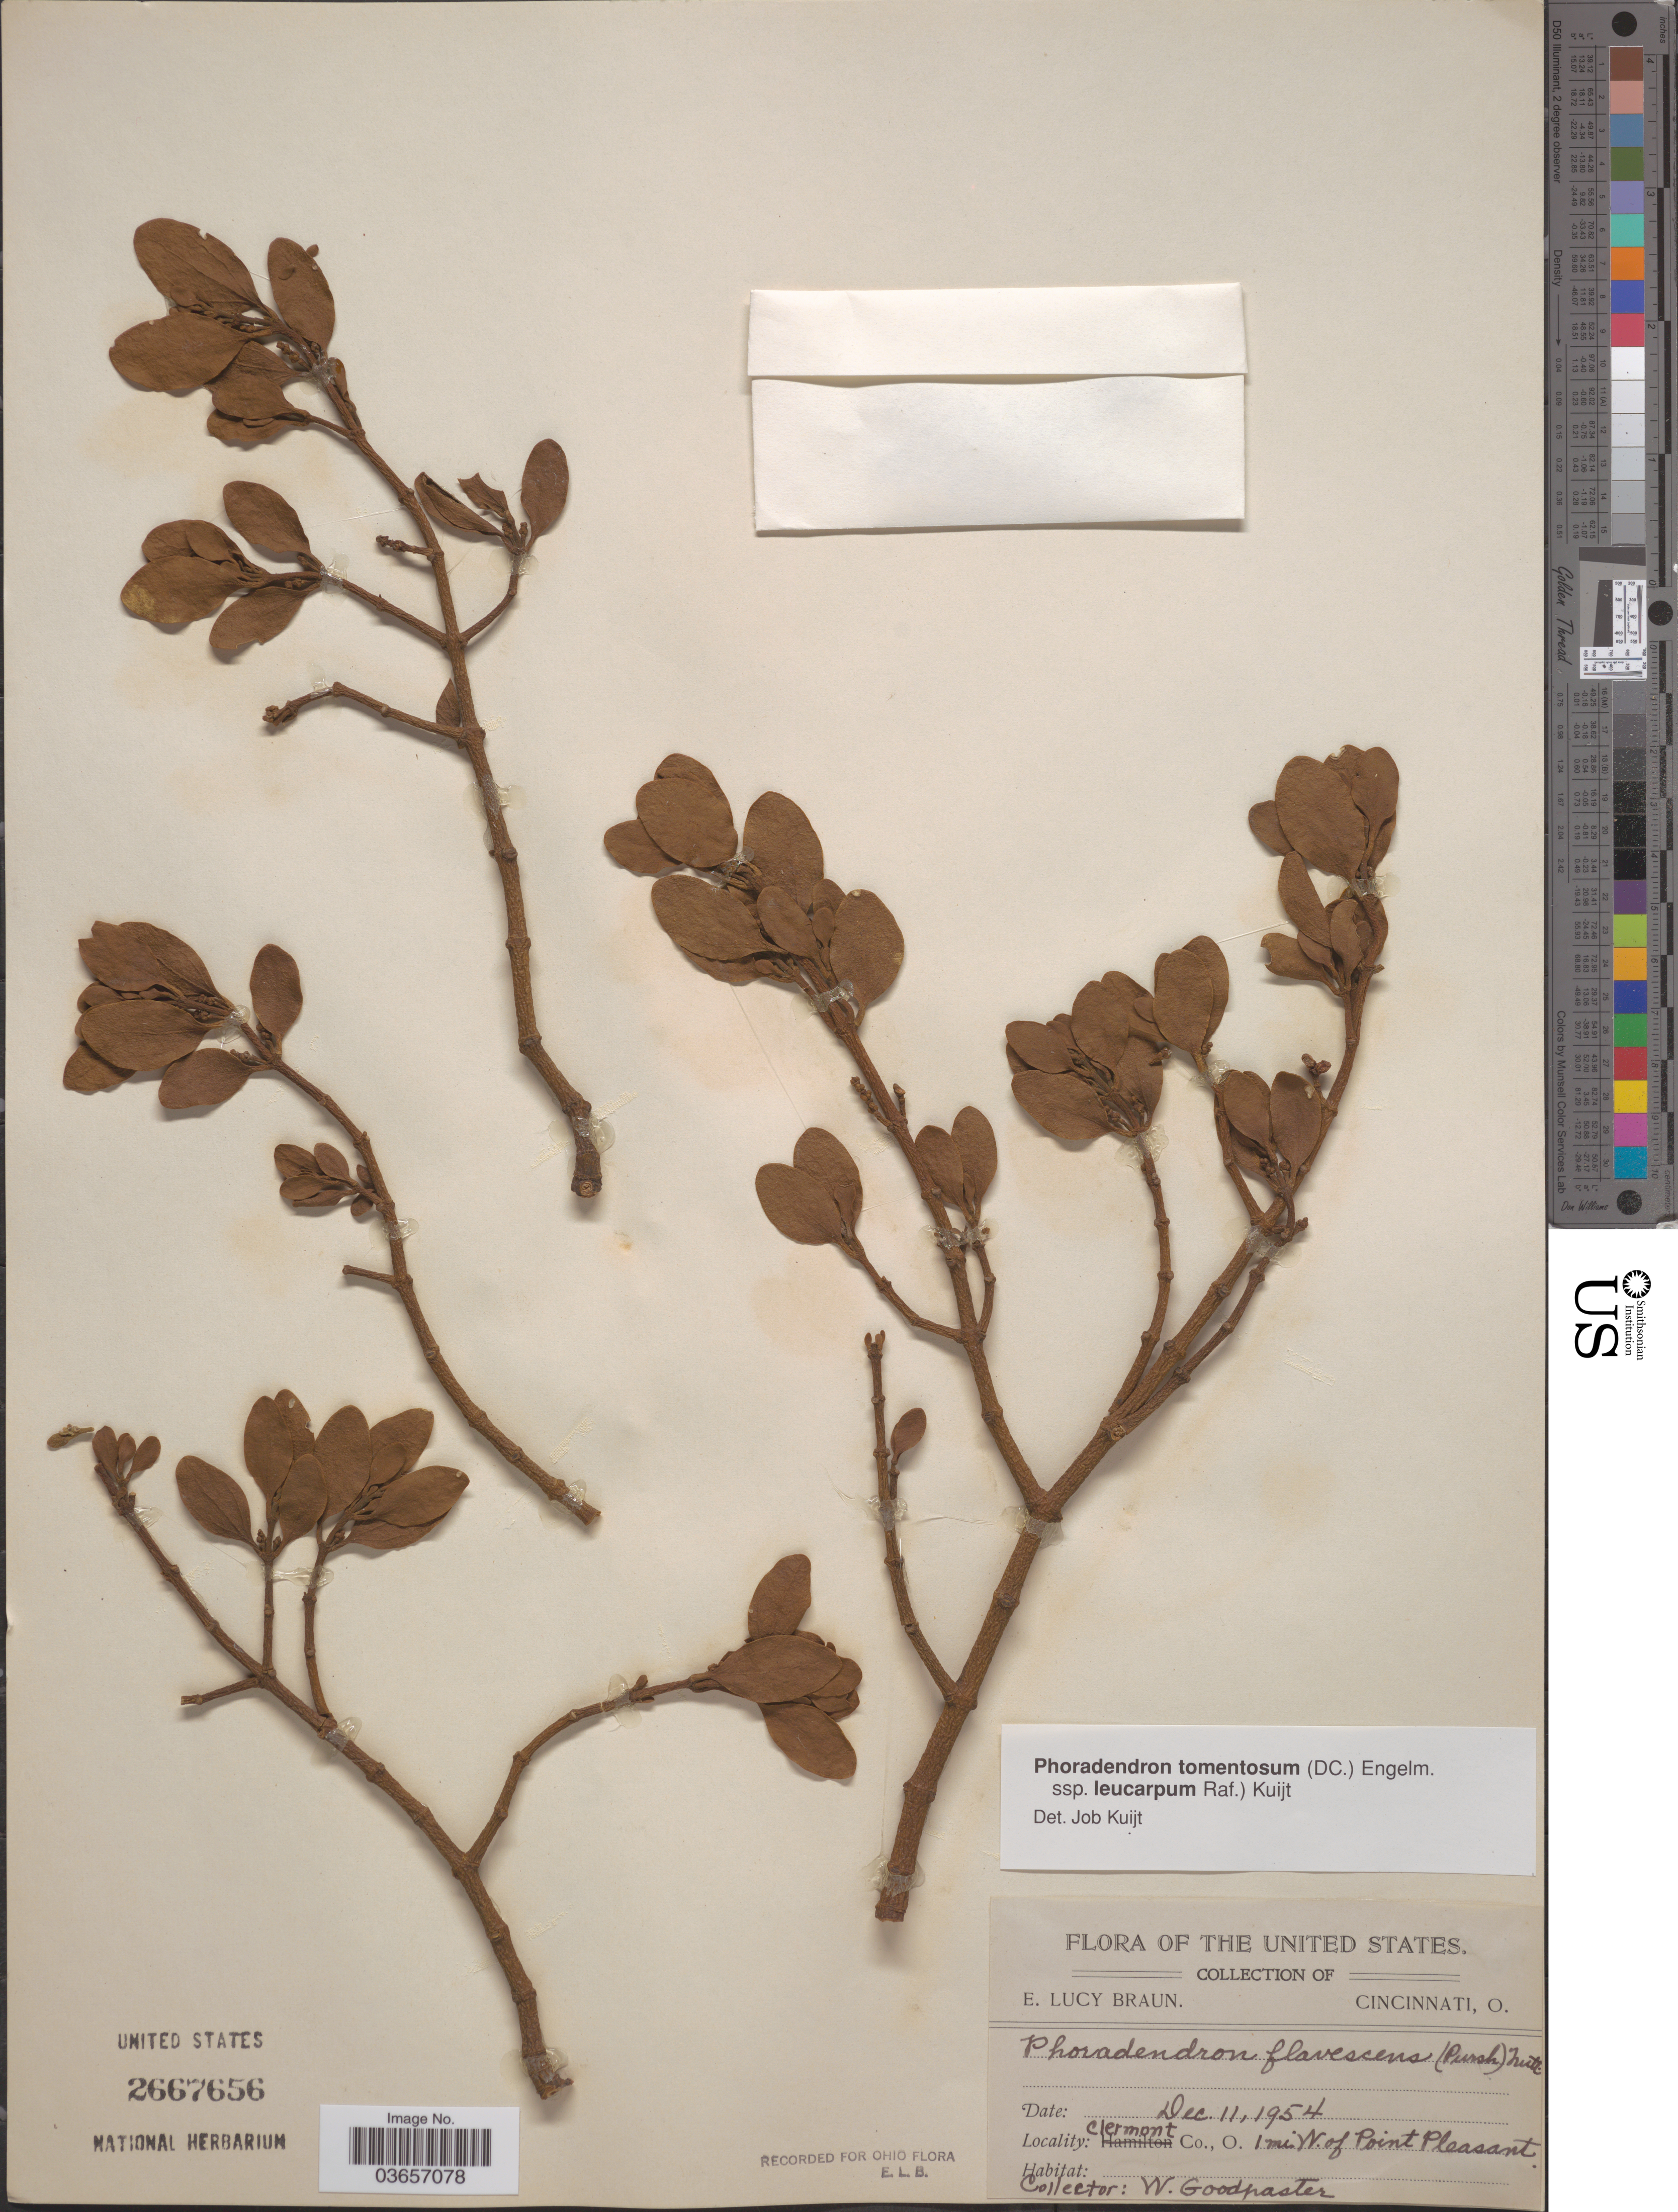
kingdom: Plantae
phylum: Tracheophyta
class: Magnoliopsida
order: Santalales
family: Viscaceae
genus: Phoradendron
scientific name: Phoradendron tomentosum subsp. leucarpum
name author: DC.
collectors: W. Goodpaster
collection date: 1954-12-11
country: United States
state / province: Ohio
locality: Clermont Co. 1 mi. W. of Point Pleasant.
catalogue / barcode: US 2667656